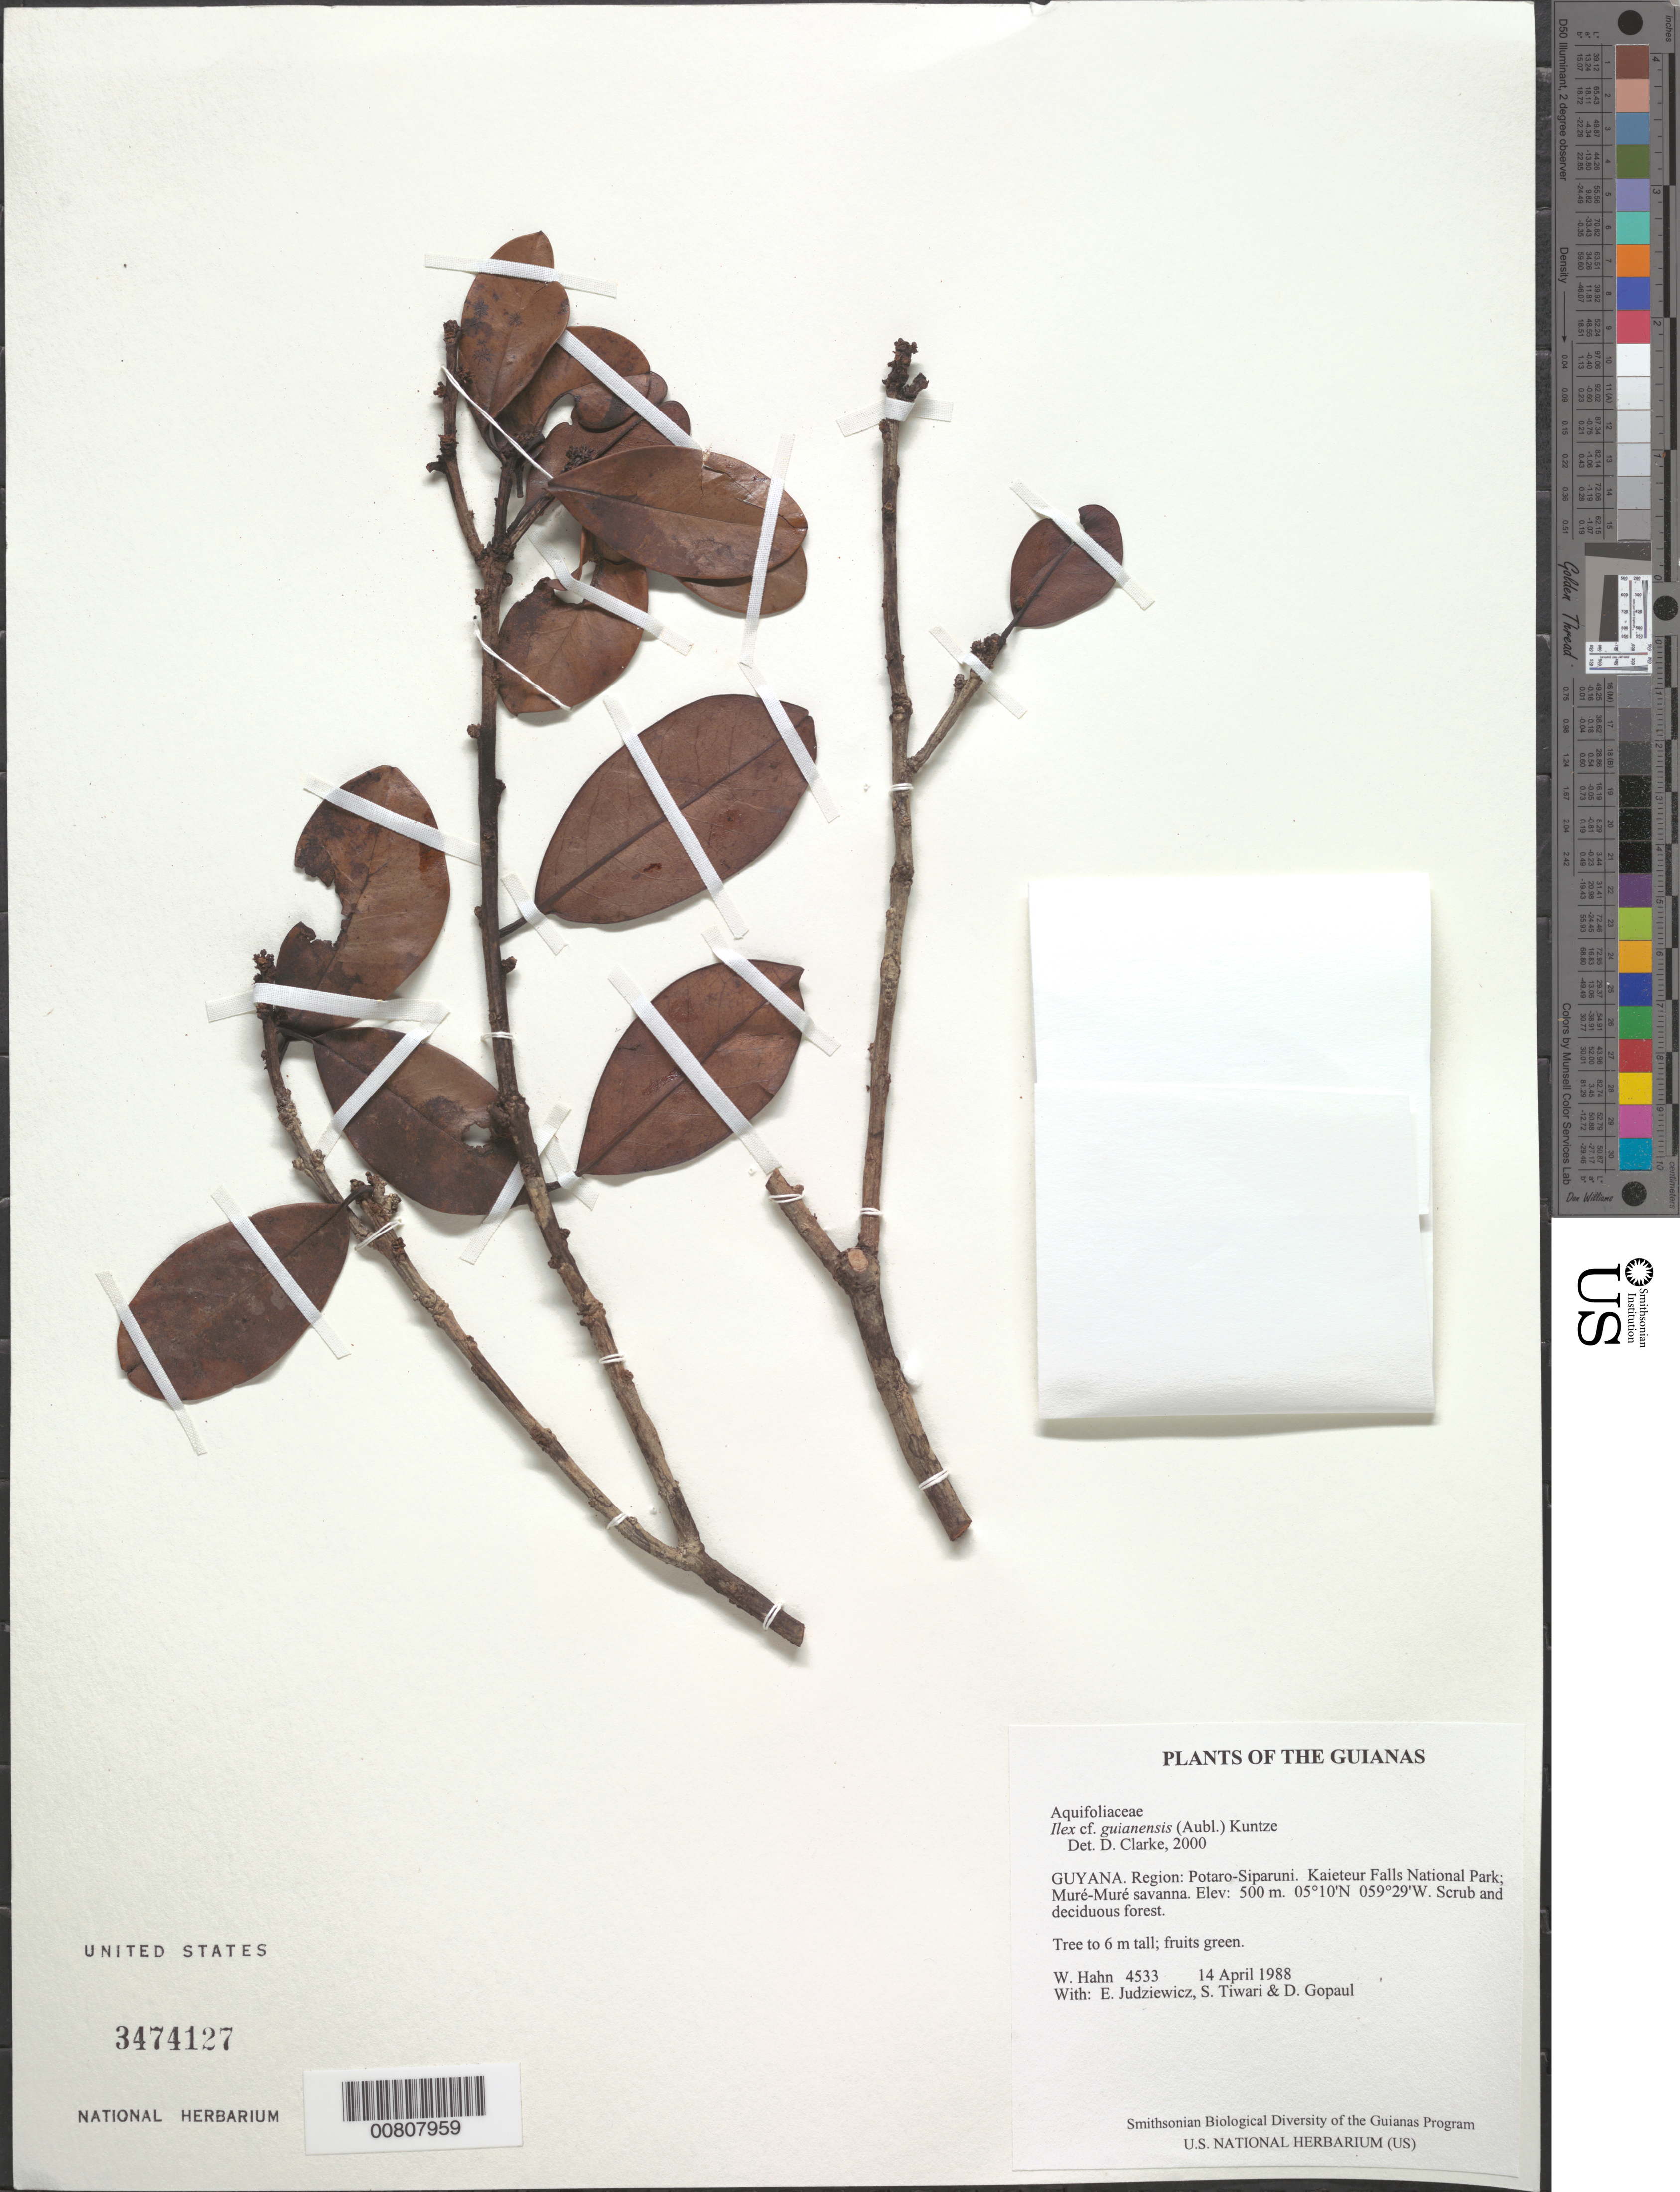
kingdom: Plantae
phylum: Tracheophyta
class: Magnoliopsida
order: Aquifoliales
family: Aquifoliaceae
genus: Ilex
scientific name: Ilex fanshawei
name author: Edwin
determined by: Du Pasquier, P.-E.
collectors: W. Hahn, E. J. Judziewicz, S. Tiwari & D. Gopaul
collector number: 4533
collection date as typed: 14 April 1988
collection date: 1988-04-14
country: Guyana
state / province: Potaro-Siparuni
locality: Kaieteur Falls National Park; Muré-Muré savanna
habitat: Scrub and deciduous forest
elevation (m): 500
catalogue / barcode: US 3474127